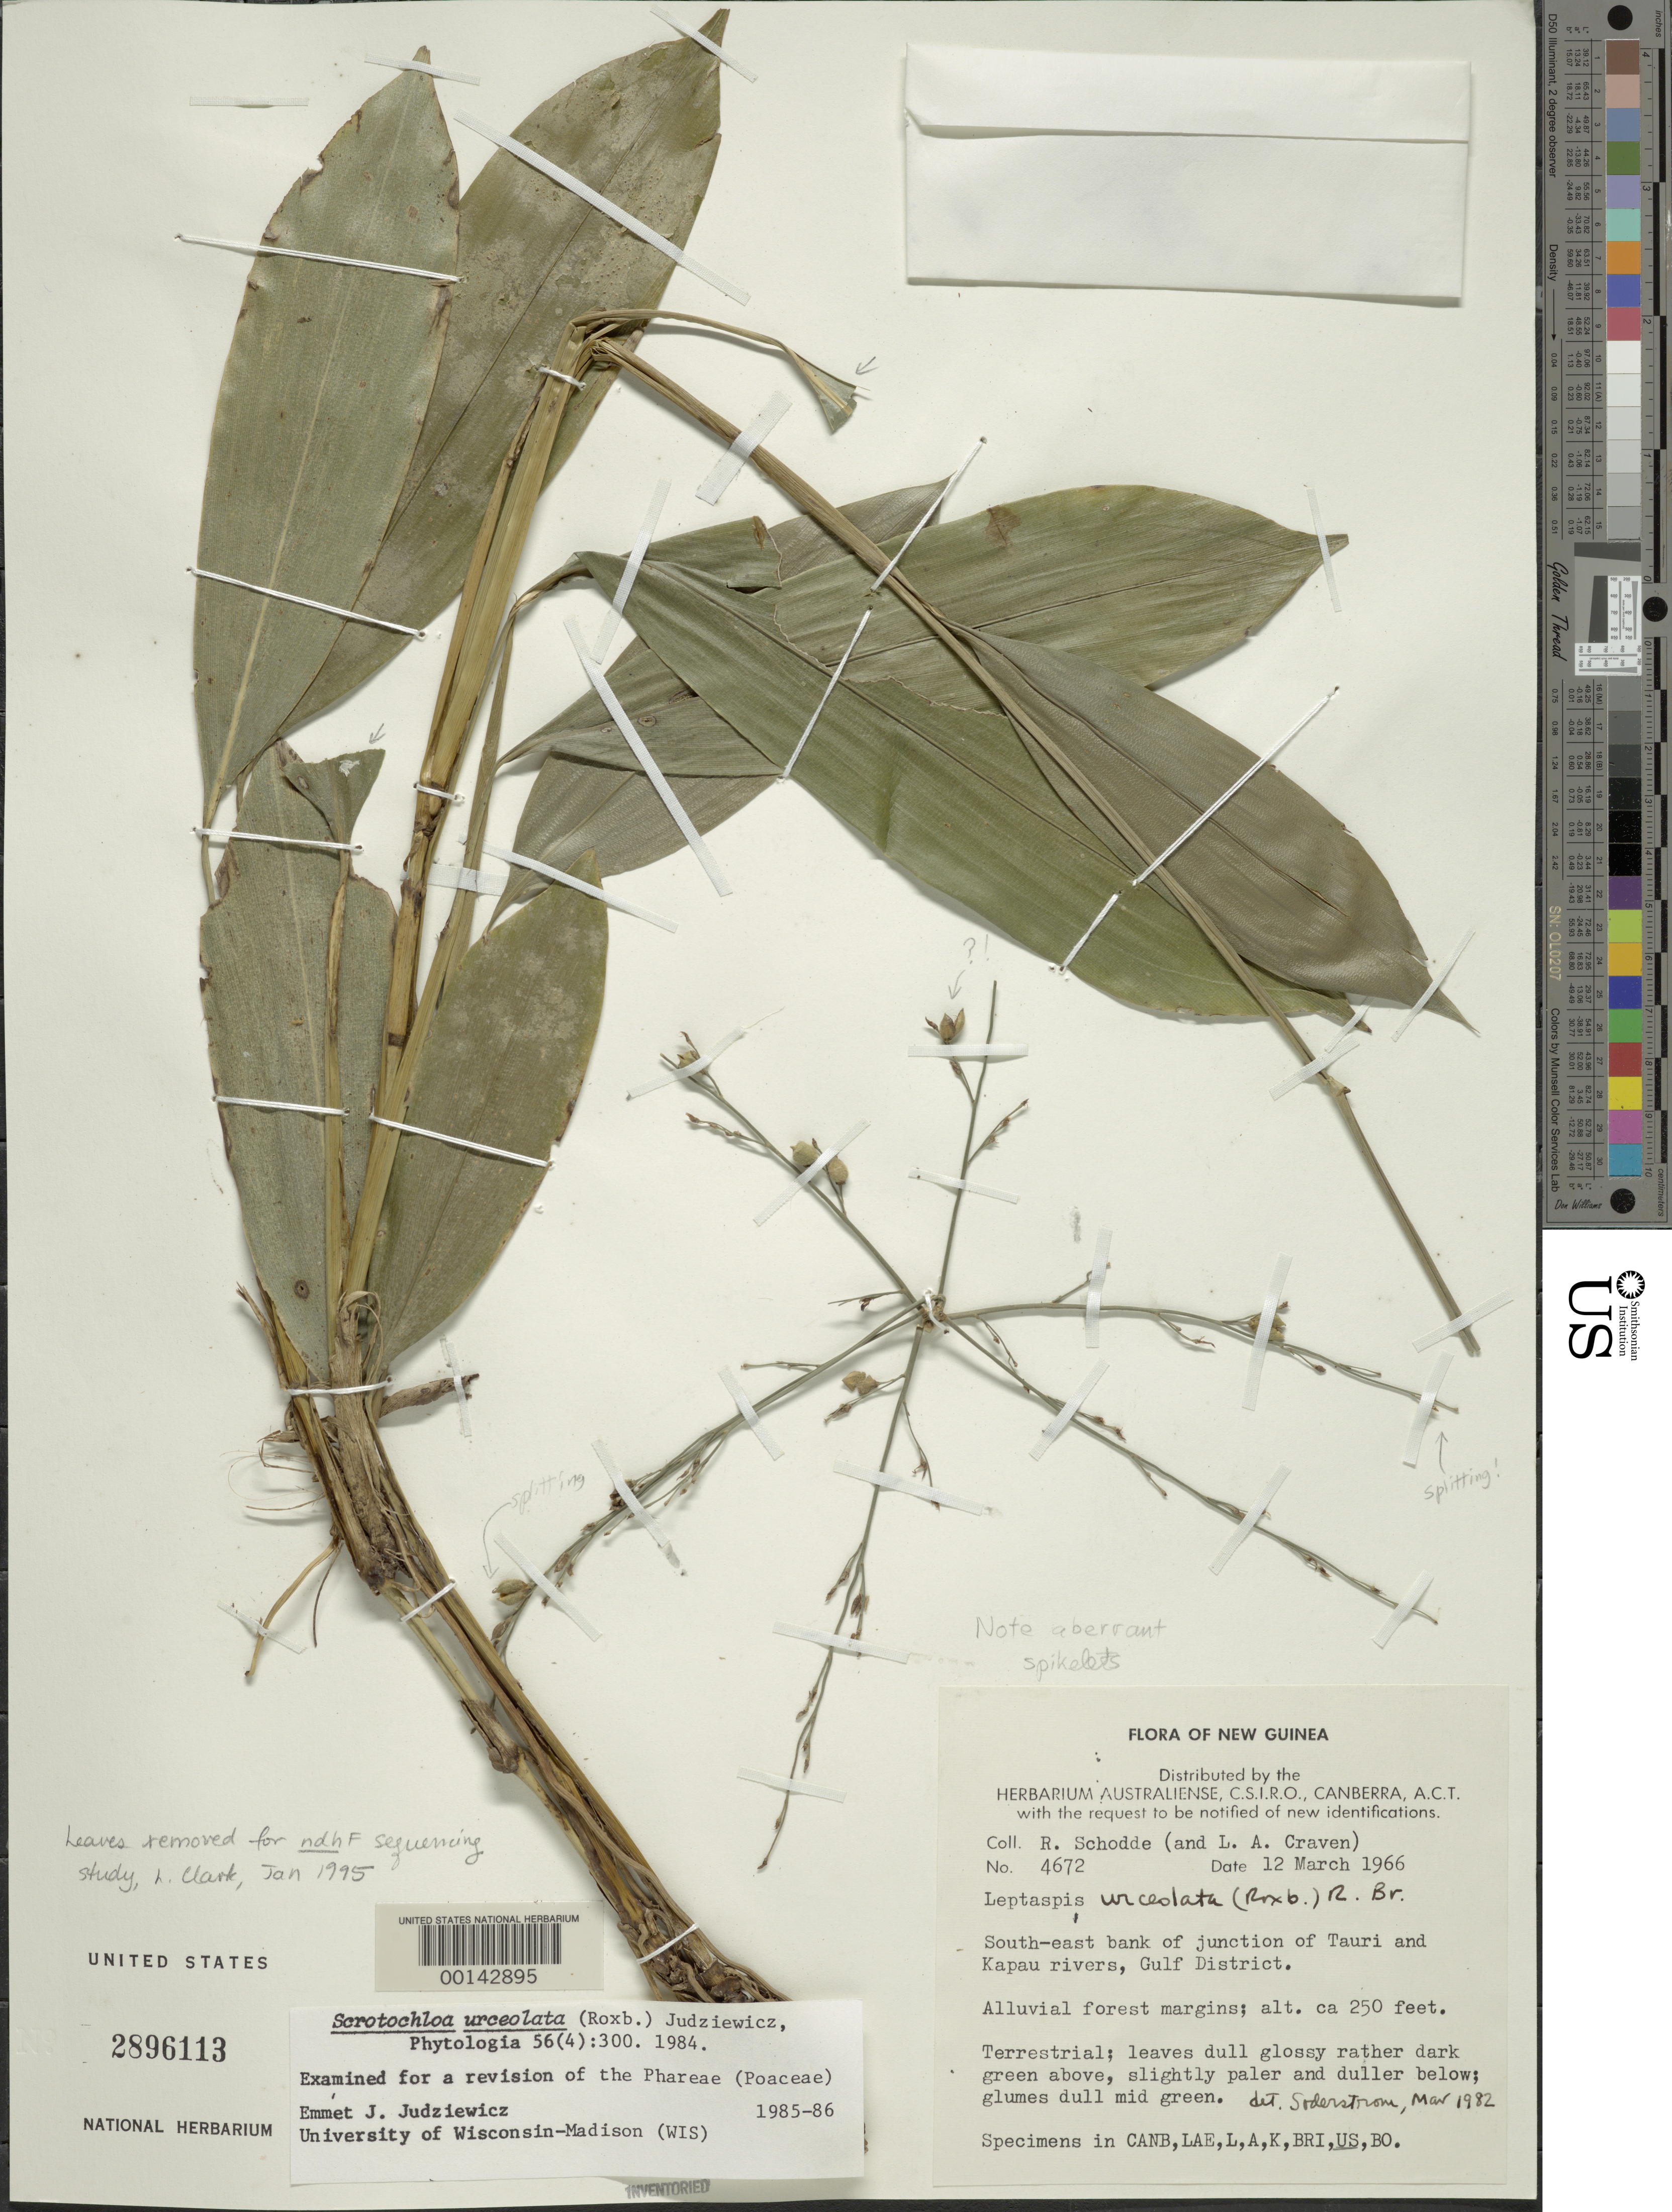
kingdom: Plantae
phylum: Tracheophyta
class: Liliopsida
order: Poales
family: Poaceae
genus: Scrotochloa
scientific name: Scrotochloa urceolata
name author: (Roxb.) Judz.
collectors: R. Schodde & L. A. Craven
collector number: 4672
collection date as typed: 12 Mar 1966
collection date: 1966-03-12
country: Papua New Guinea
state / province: Gulf ?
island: New Guinea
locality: Tauri and kapau rivers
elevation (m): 76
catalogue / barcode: US 2896113